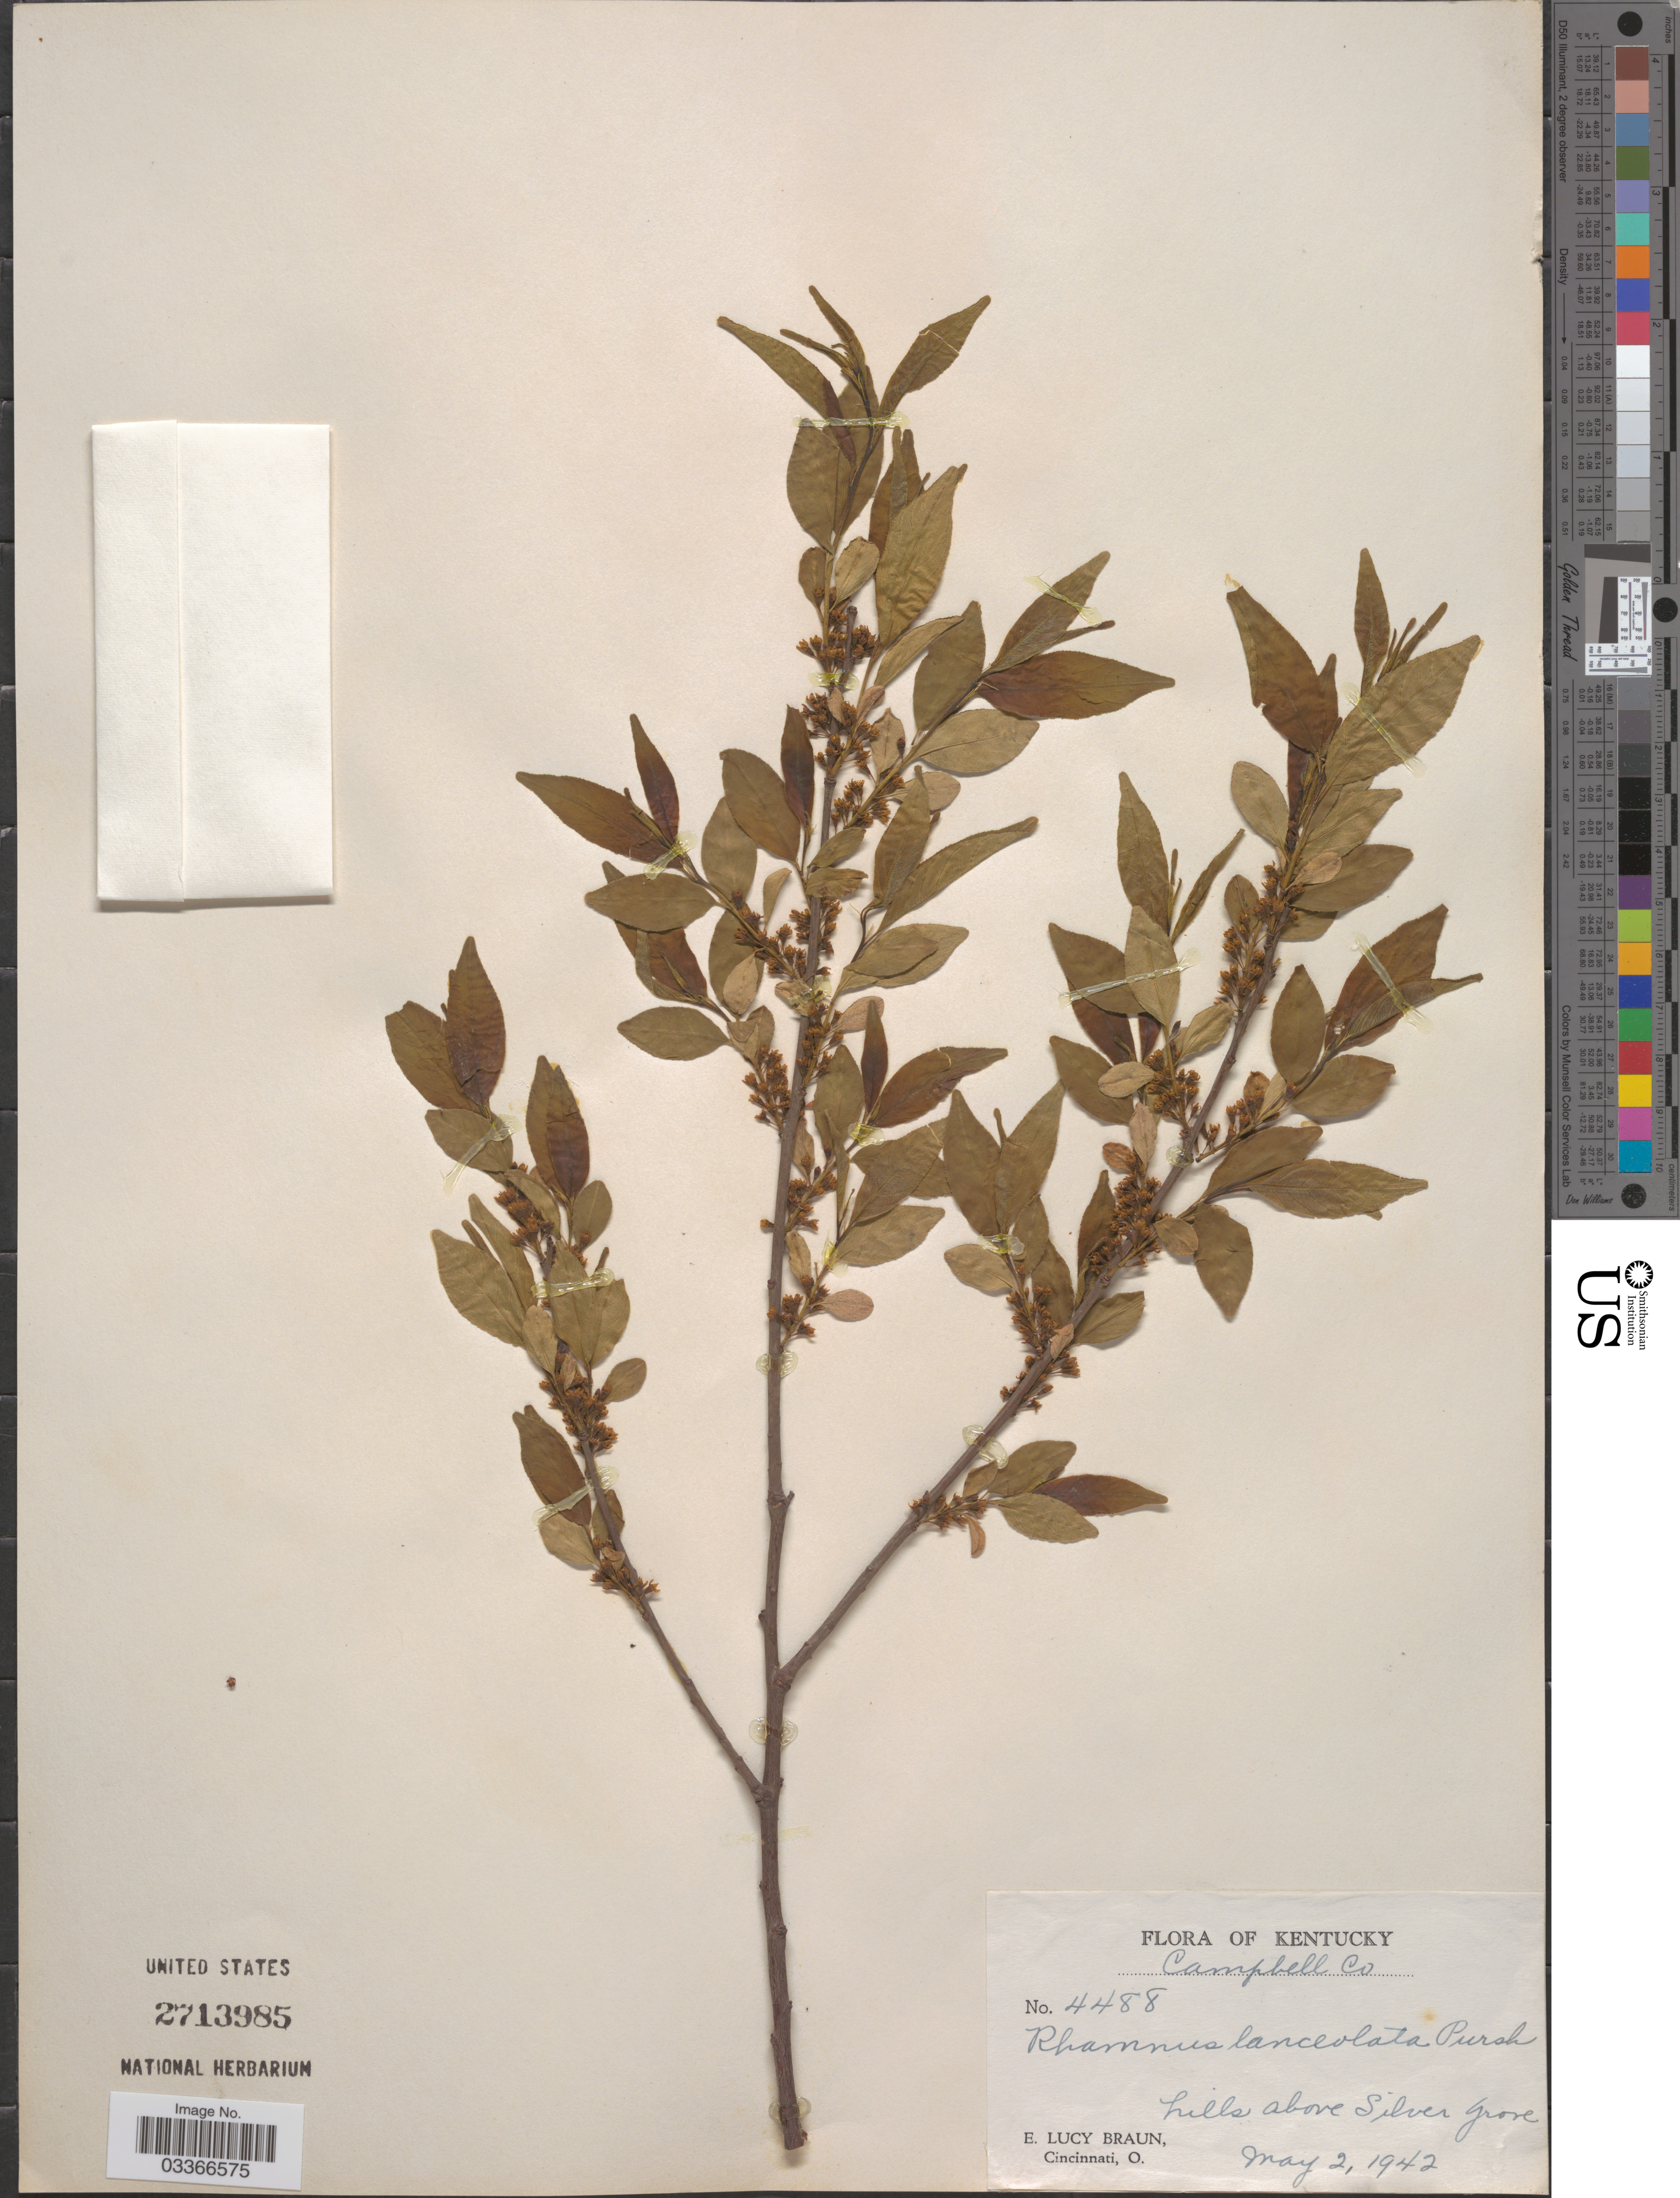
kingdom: Plantae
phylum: Tracheophyta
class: Magnoliopsida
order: Rosales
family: Rhamnaceae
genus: Rhamnus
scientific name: Rhamnus lanceolata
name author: Pursh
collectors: E. L. Braun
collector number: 4488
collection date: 1942-05-02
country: United States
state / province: Kentucky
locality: Campbell Co. Hills above Silver Grove.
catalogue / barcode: US 2713985